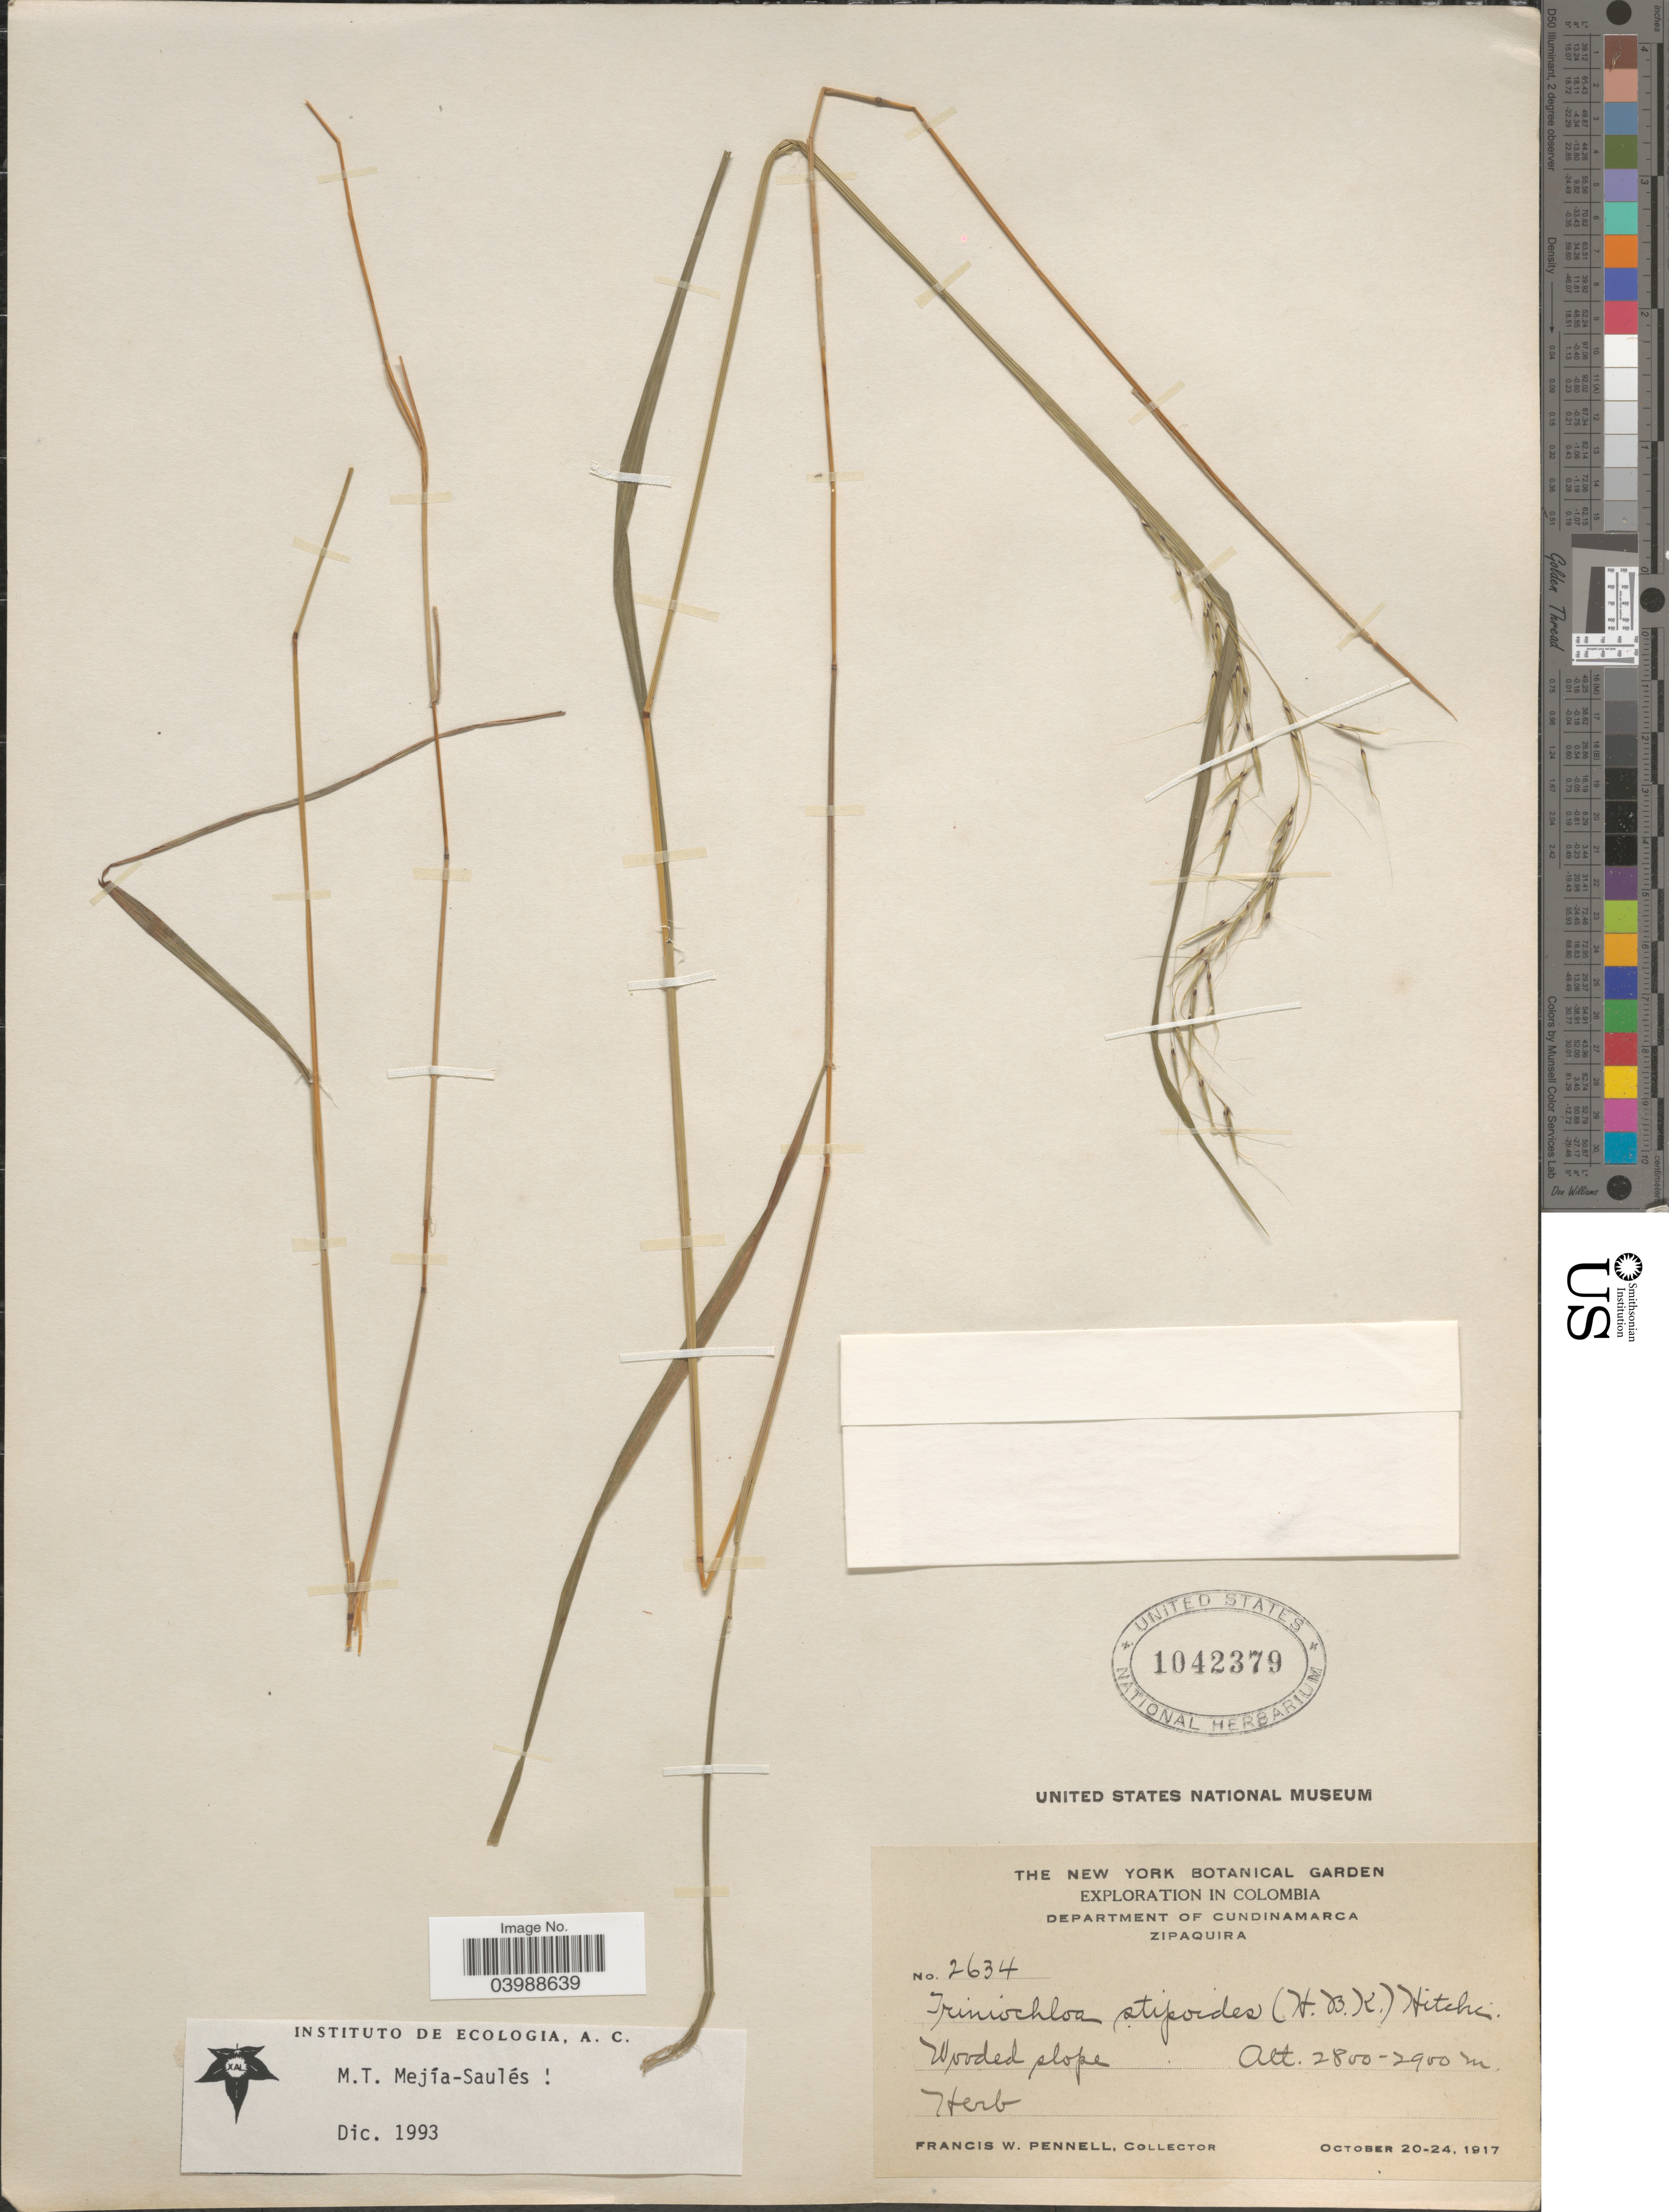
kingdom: Plantae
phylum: Tracheophyta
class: Liliopsida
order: Poales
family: Poaceae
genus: Triniochloa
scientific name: Triniochloa stipoides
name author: (Kunth) Hitchc.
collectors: F. W. Pennell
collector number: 2634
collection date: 1917-10-20/1917-10-24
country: Colombia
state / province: Cundinamarca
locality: Department of Cundinamarca. Zipaquira.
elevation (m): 2800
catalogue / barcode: US 1042379